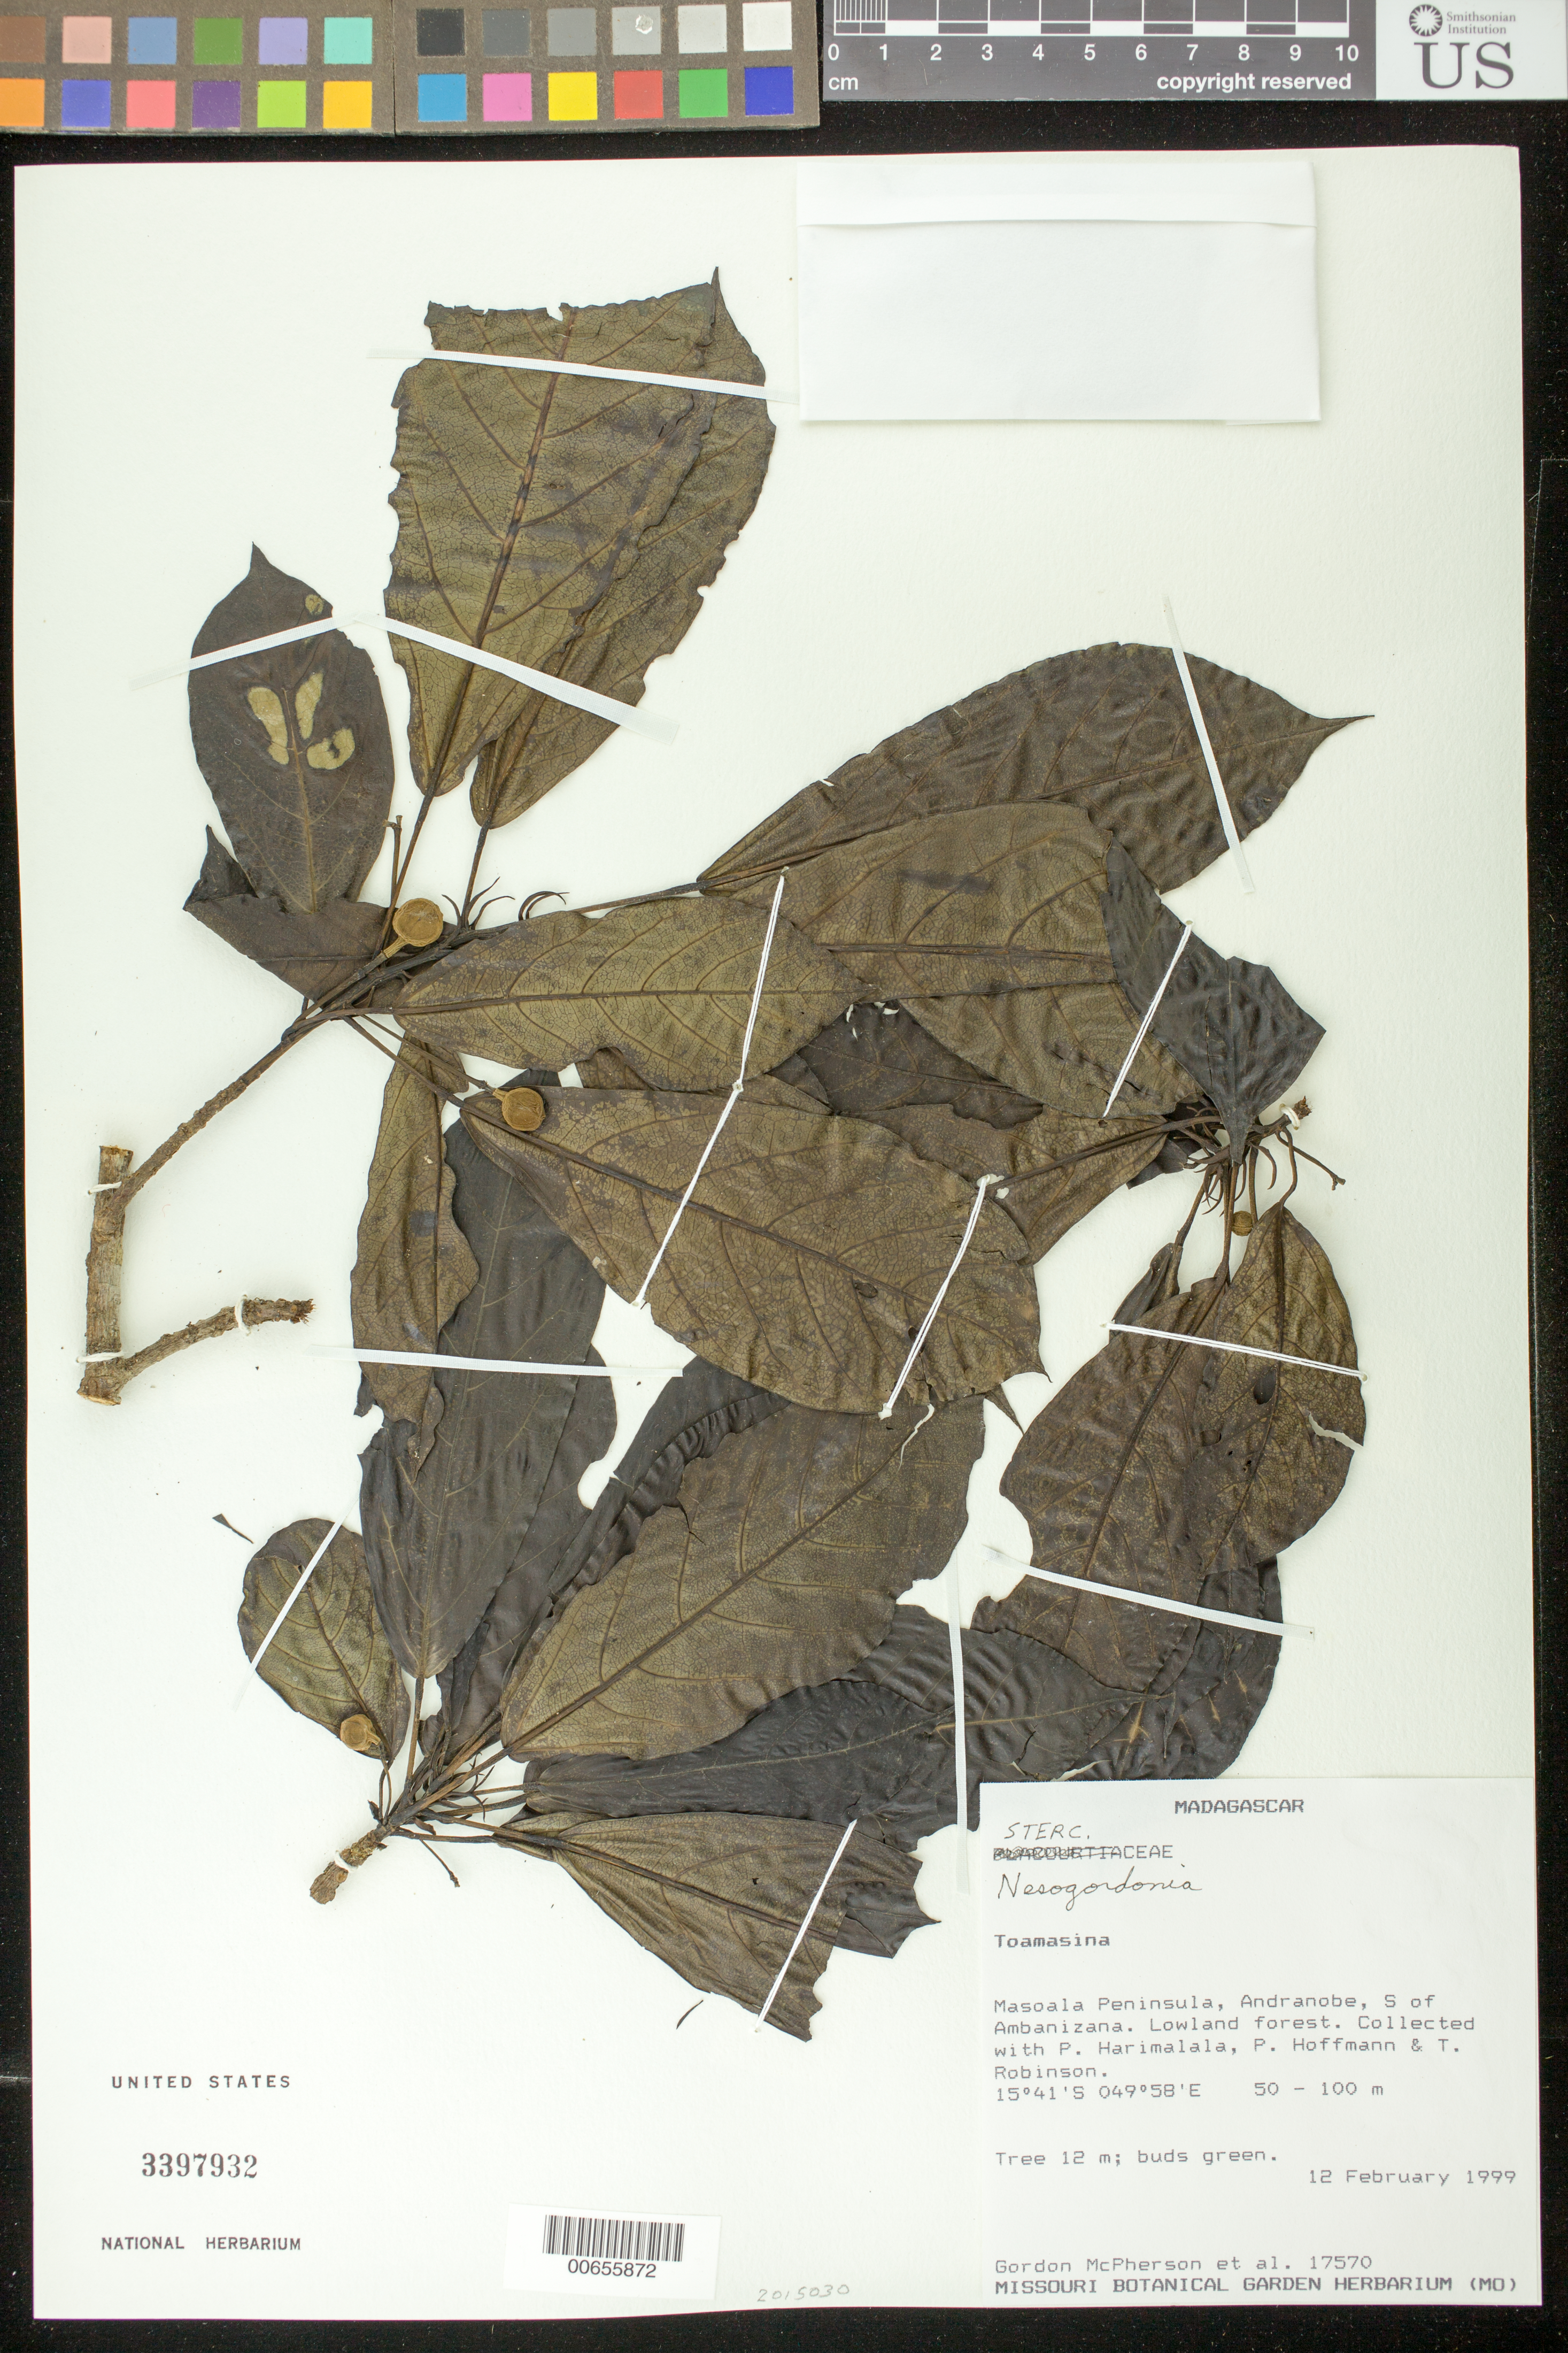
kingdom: Plantae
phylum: Tracheophyta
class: Magnoliopsida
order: Malvales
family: Malvaceae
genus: Nesogordonia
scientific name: Nesogordonia sp.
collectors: G. D. McPherson, P. Harimalala, P. Hoffmann & T. P. Robinson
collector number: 17570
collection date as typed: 12 Feb 1999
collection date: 1999-02-12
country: Madagascar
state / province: Analanjirofo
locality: Masoala Peninsula, Andranobe, S of Ambanizana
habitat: Lowland forest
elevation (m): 50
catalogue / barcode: US 3397932